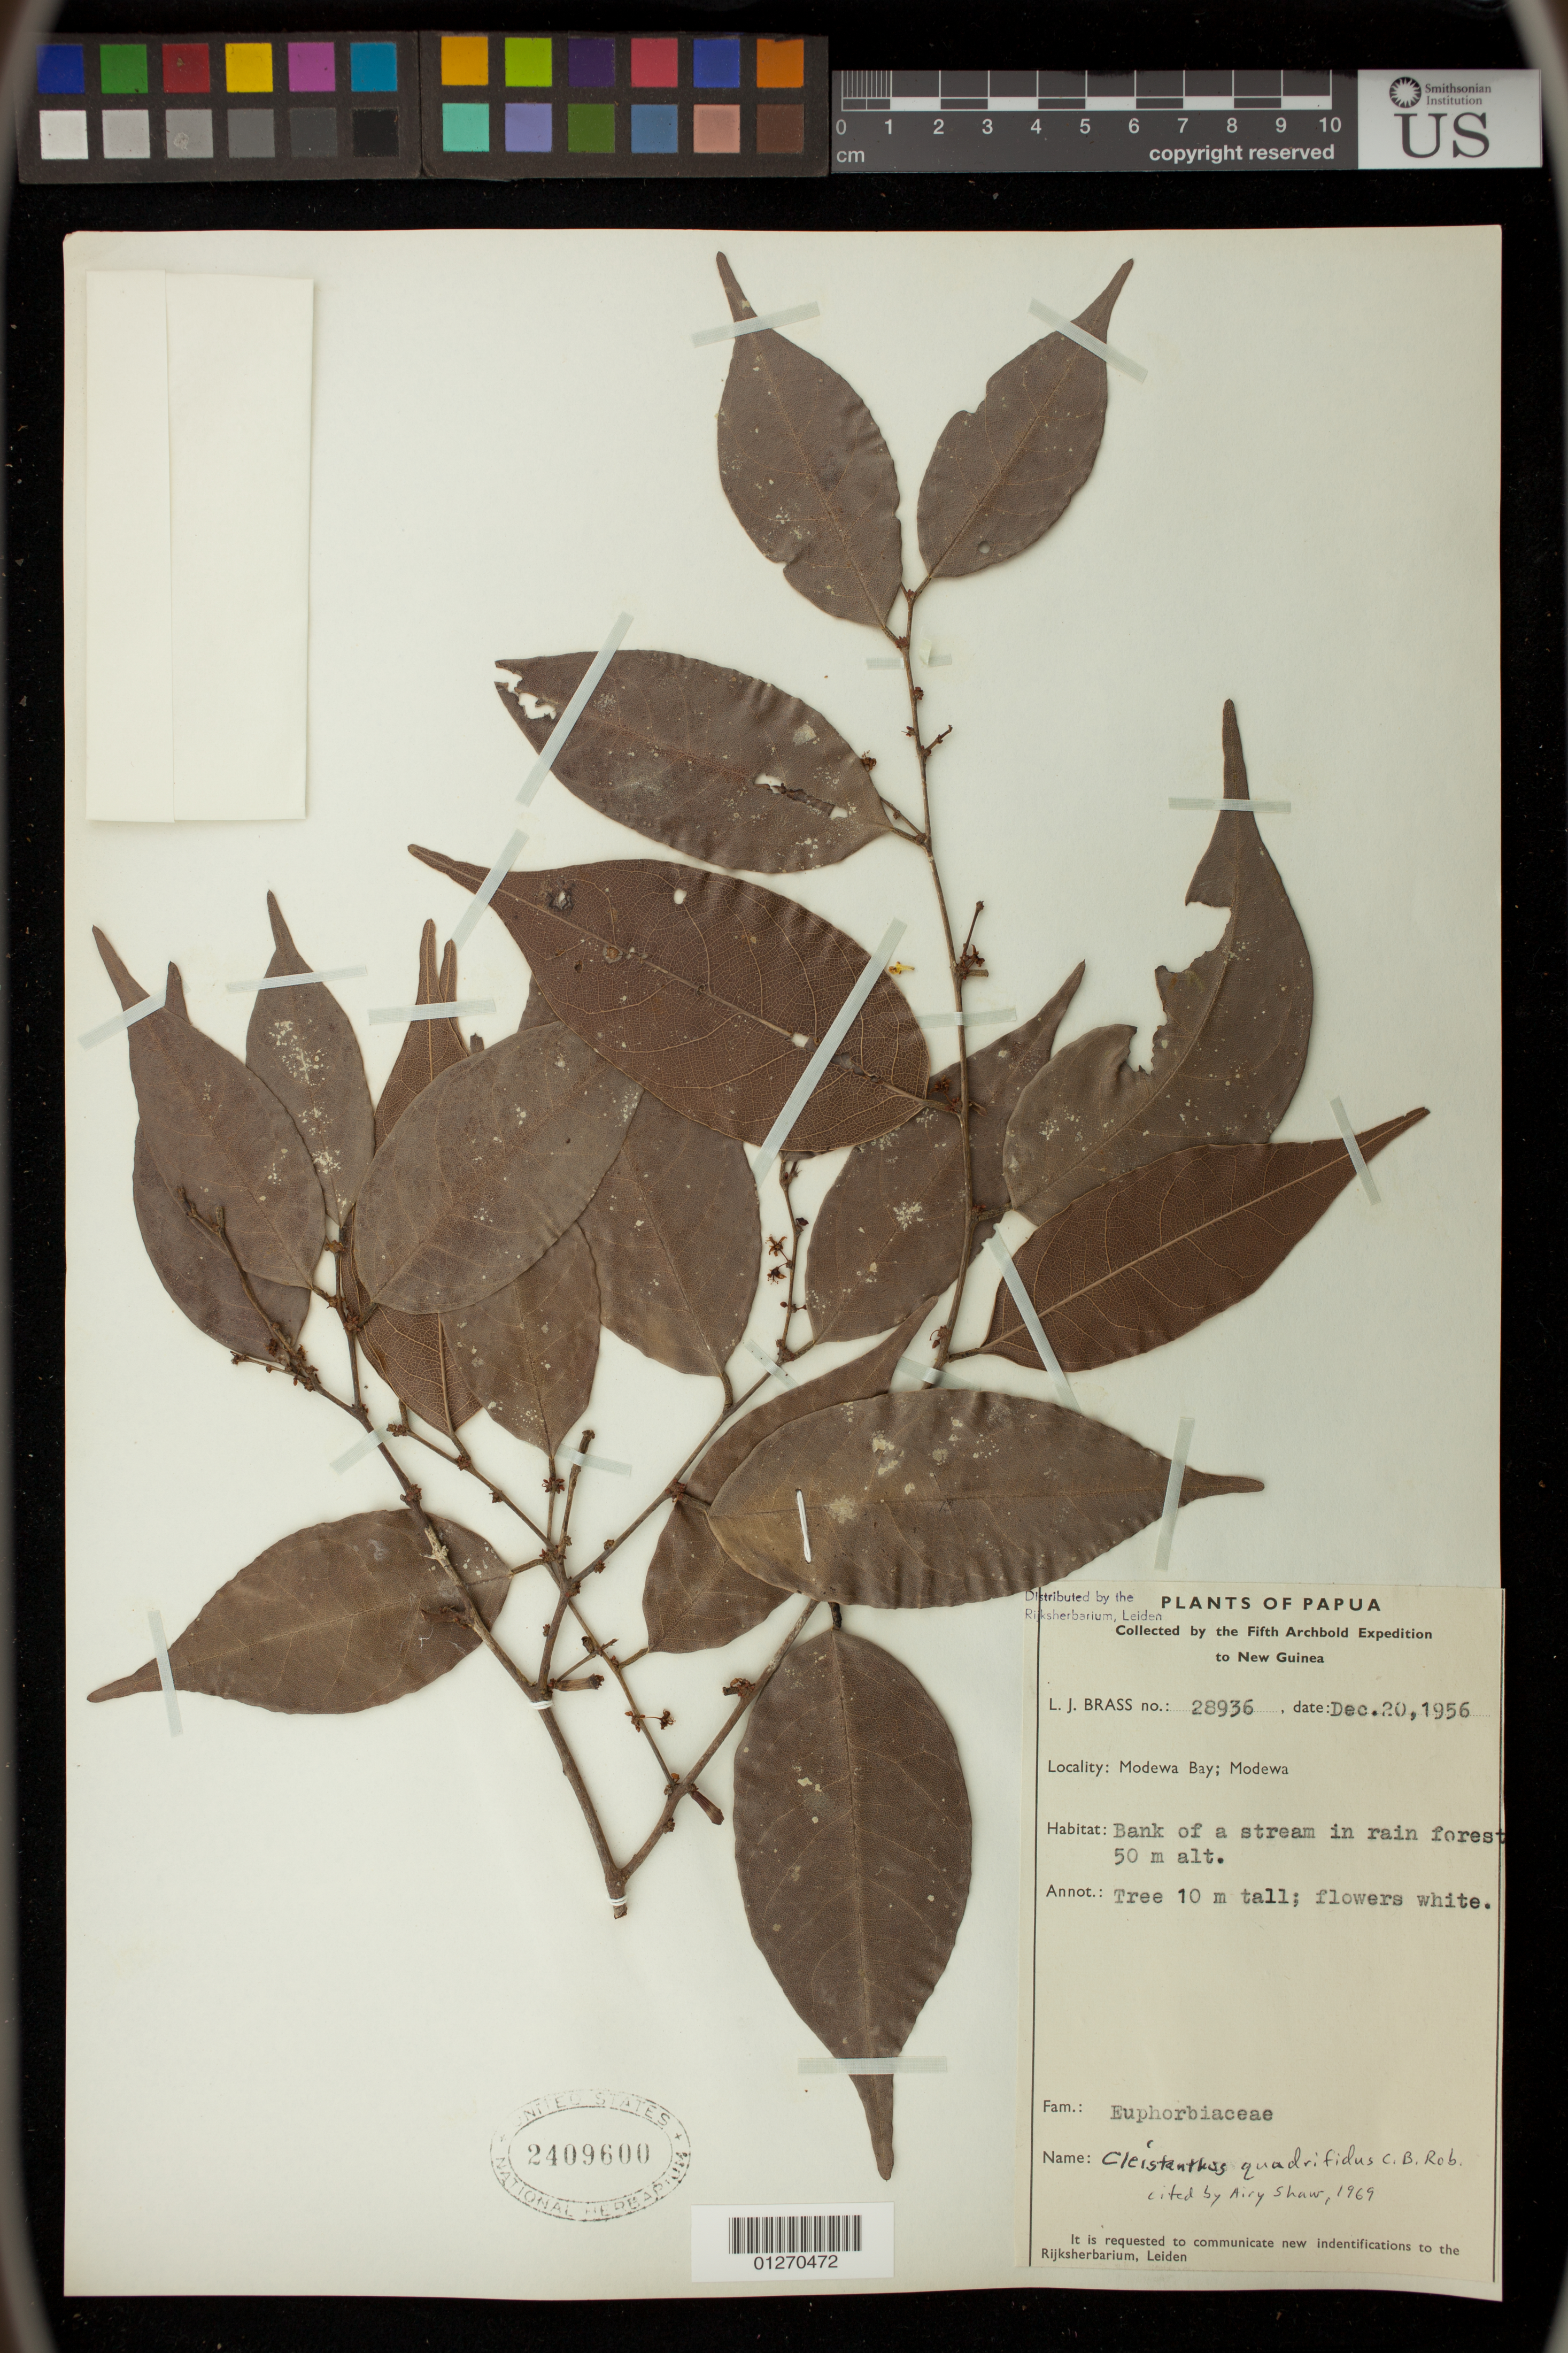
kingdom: Plantae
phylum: Tracheophyta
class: Magnoliopsida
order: Malpighiales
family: Phyllanthaceae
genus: Cleistanthus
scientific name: Cleistanthus quadrifidus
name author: C.B. Rob.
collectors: L. J. Brass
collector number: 28936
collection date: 1956-12-20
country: Papua New Guinea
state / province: Milne Bay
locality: Modewa Bay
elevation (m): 50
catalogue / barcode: US 2409600